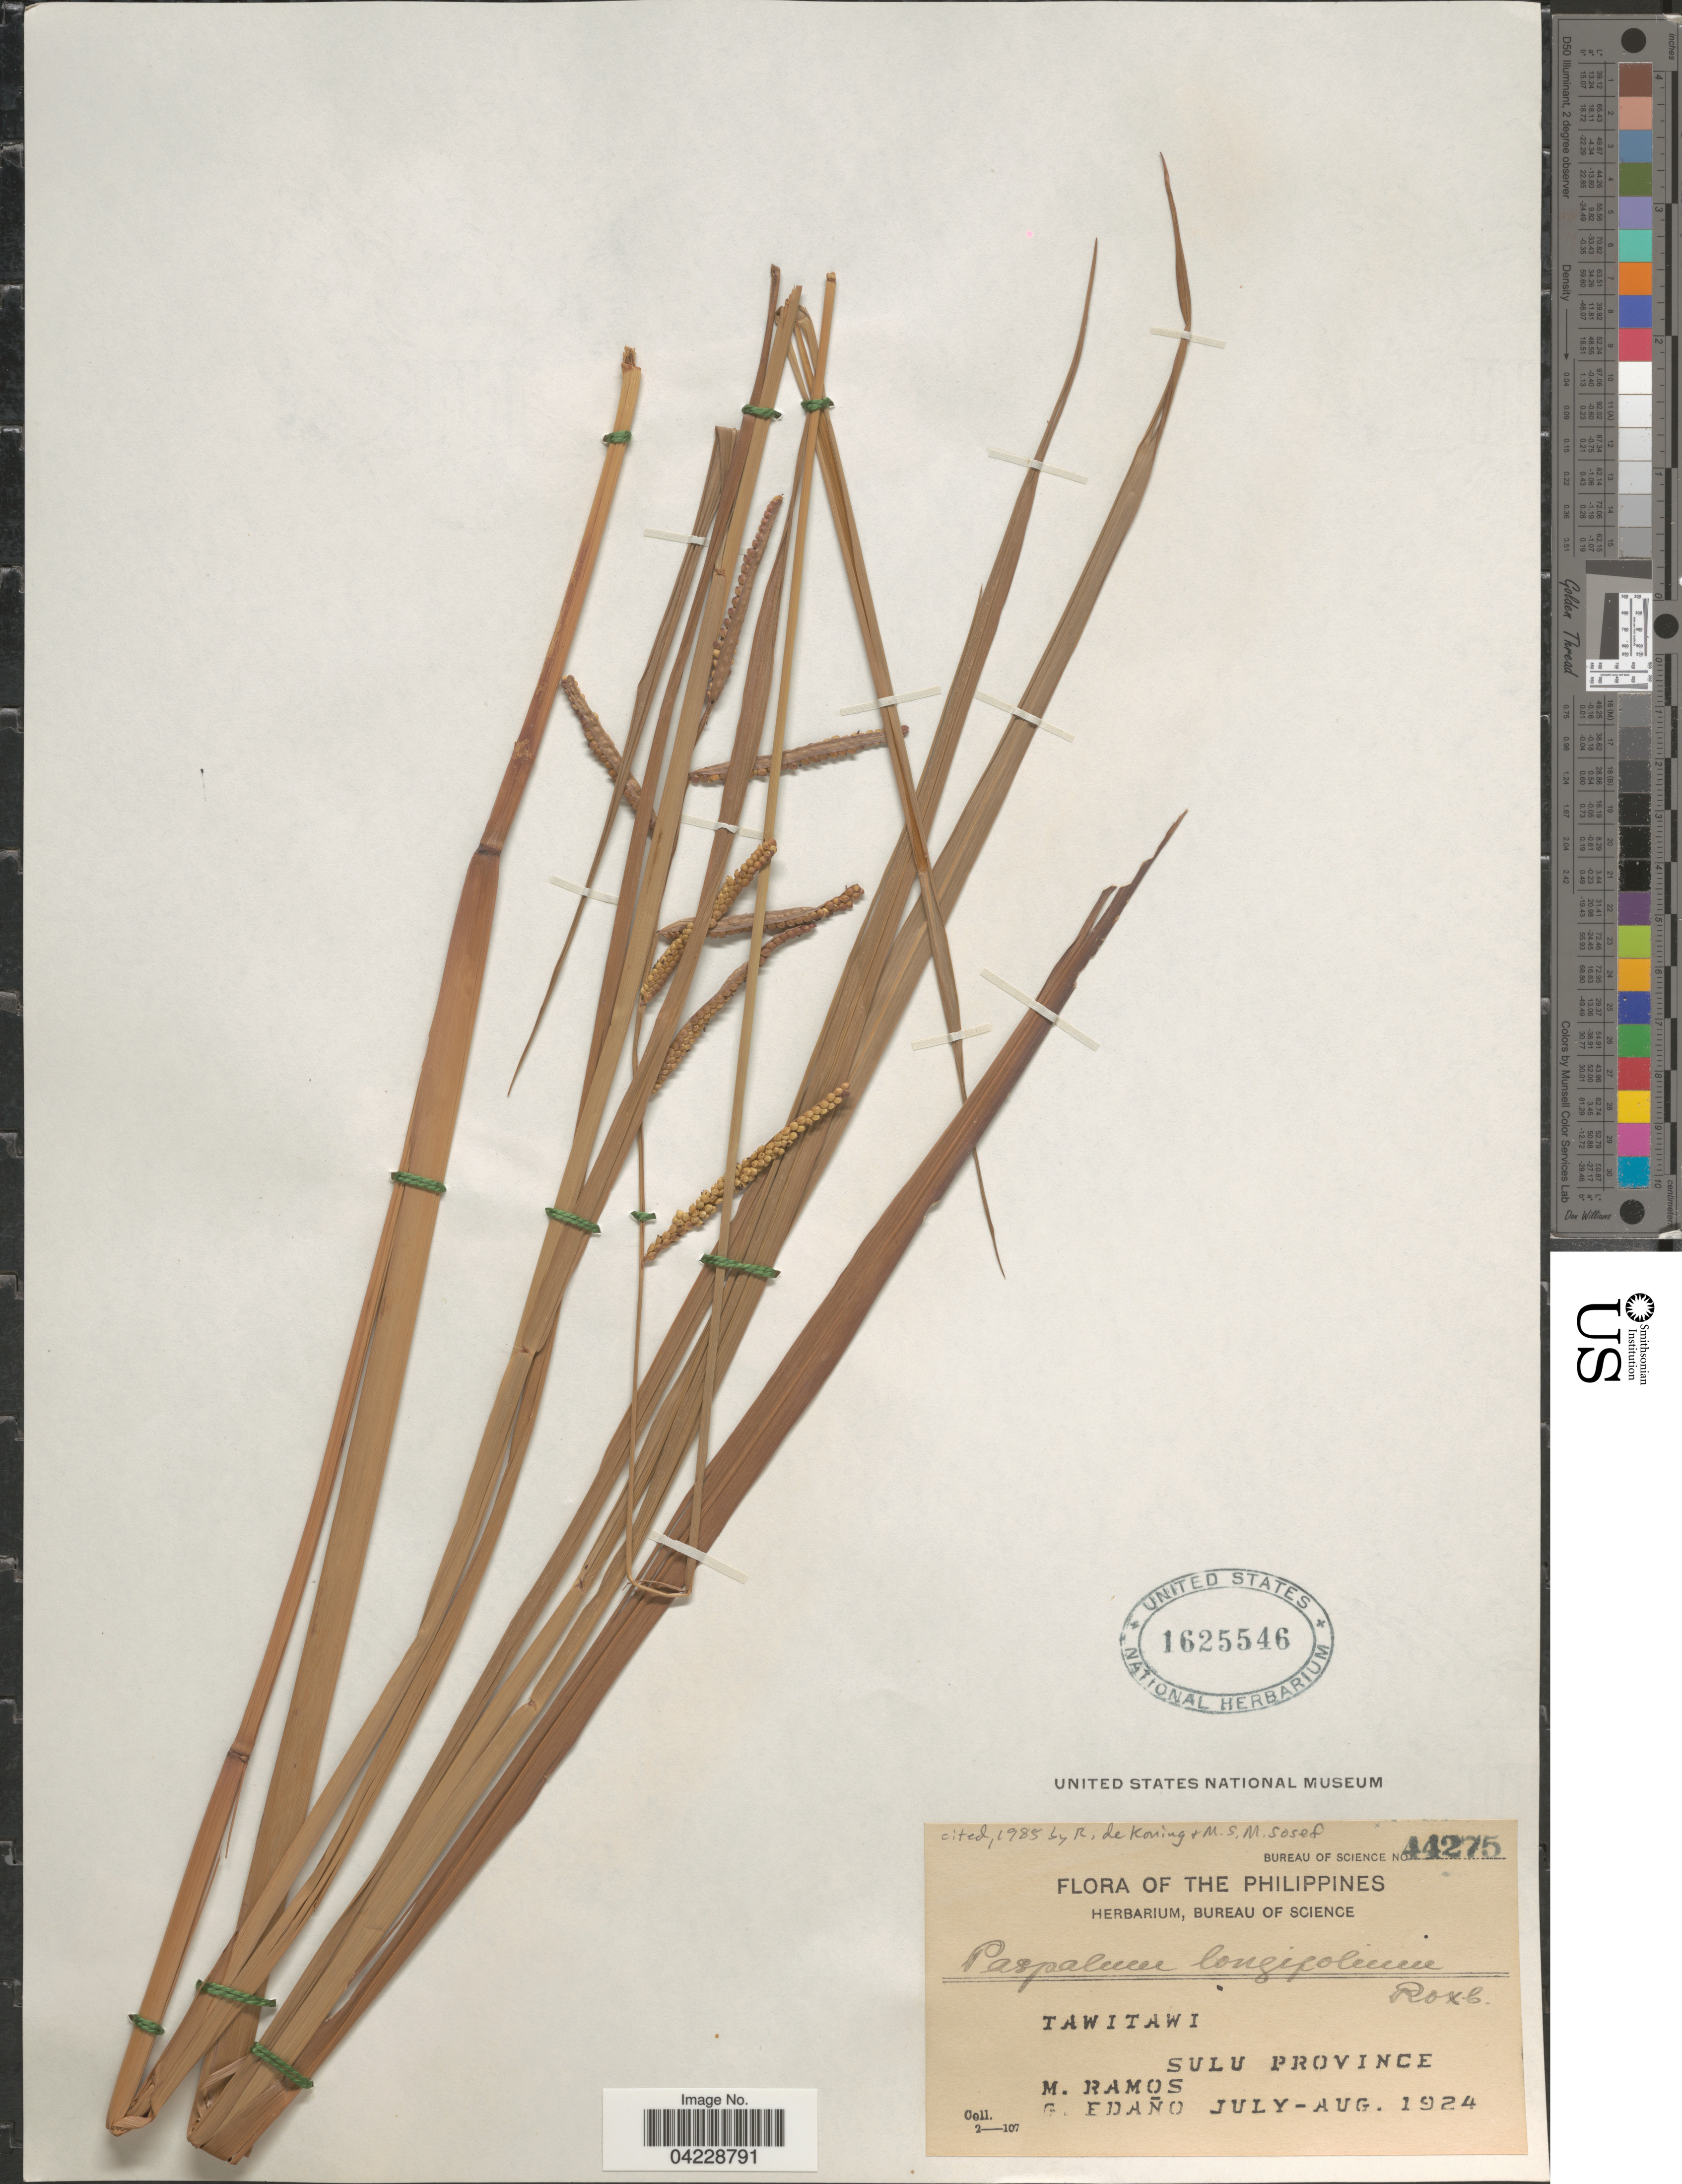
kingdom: Plantae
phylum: Tracheophyta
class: Liliopsida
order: Poales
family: Poaceae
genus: Paspalum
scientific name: Paspalum longifolium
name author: Roxb.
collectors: M. Ramos & G. Edaño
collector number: Bureau of Science 44275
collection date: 1924-07/1924-08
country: Philippines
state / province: Muslim Mindanao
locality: Tawitawi. Sulu Province.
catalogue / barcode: US 1625546